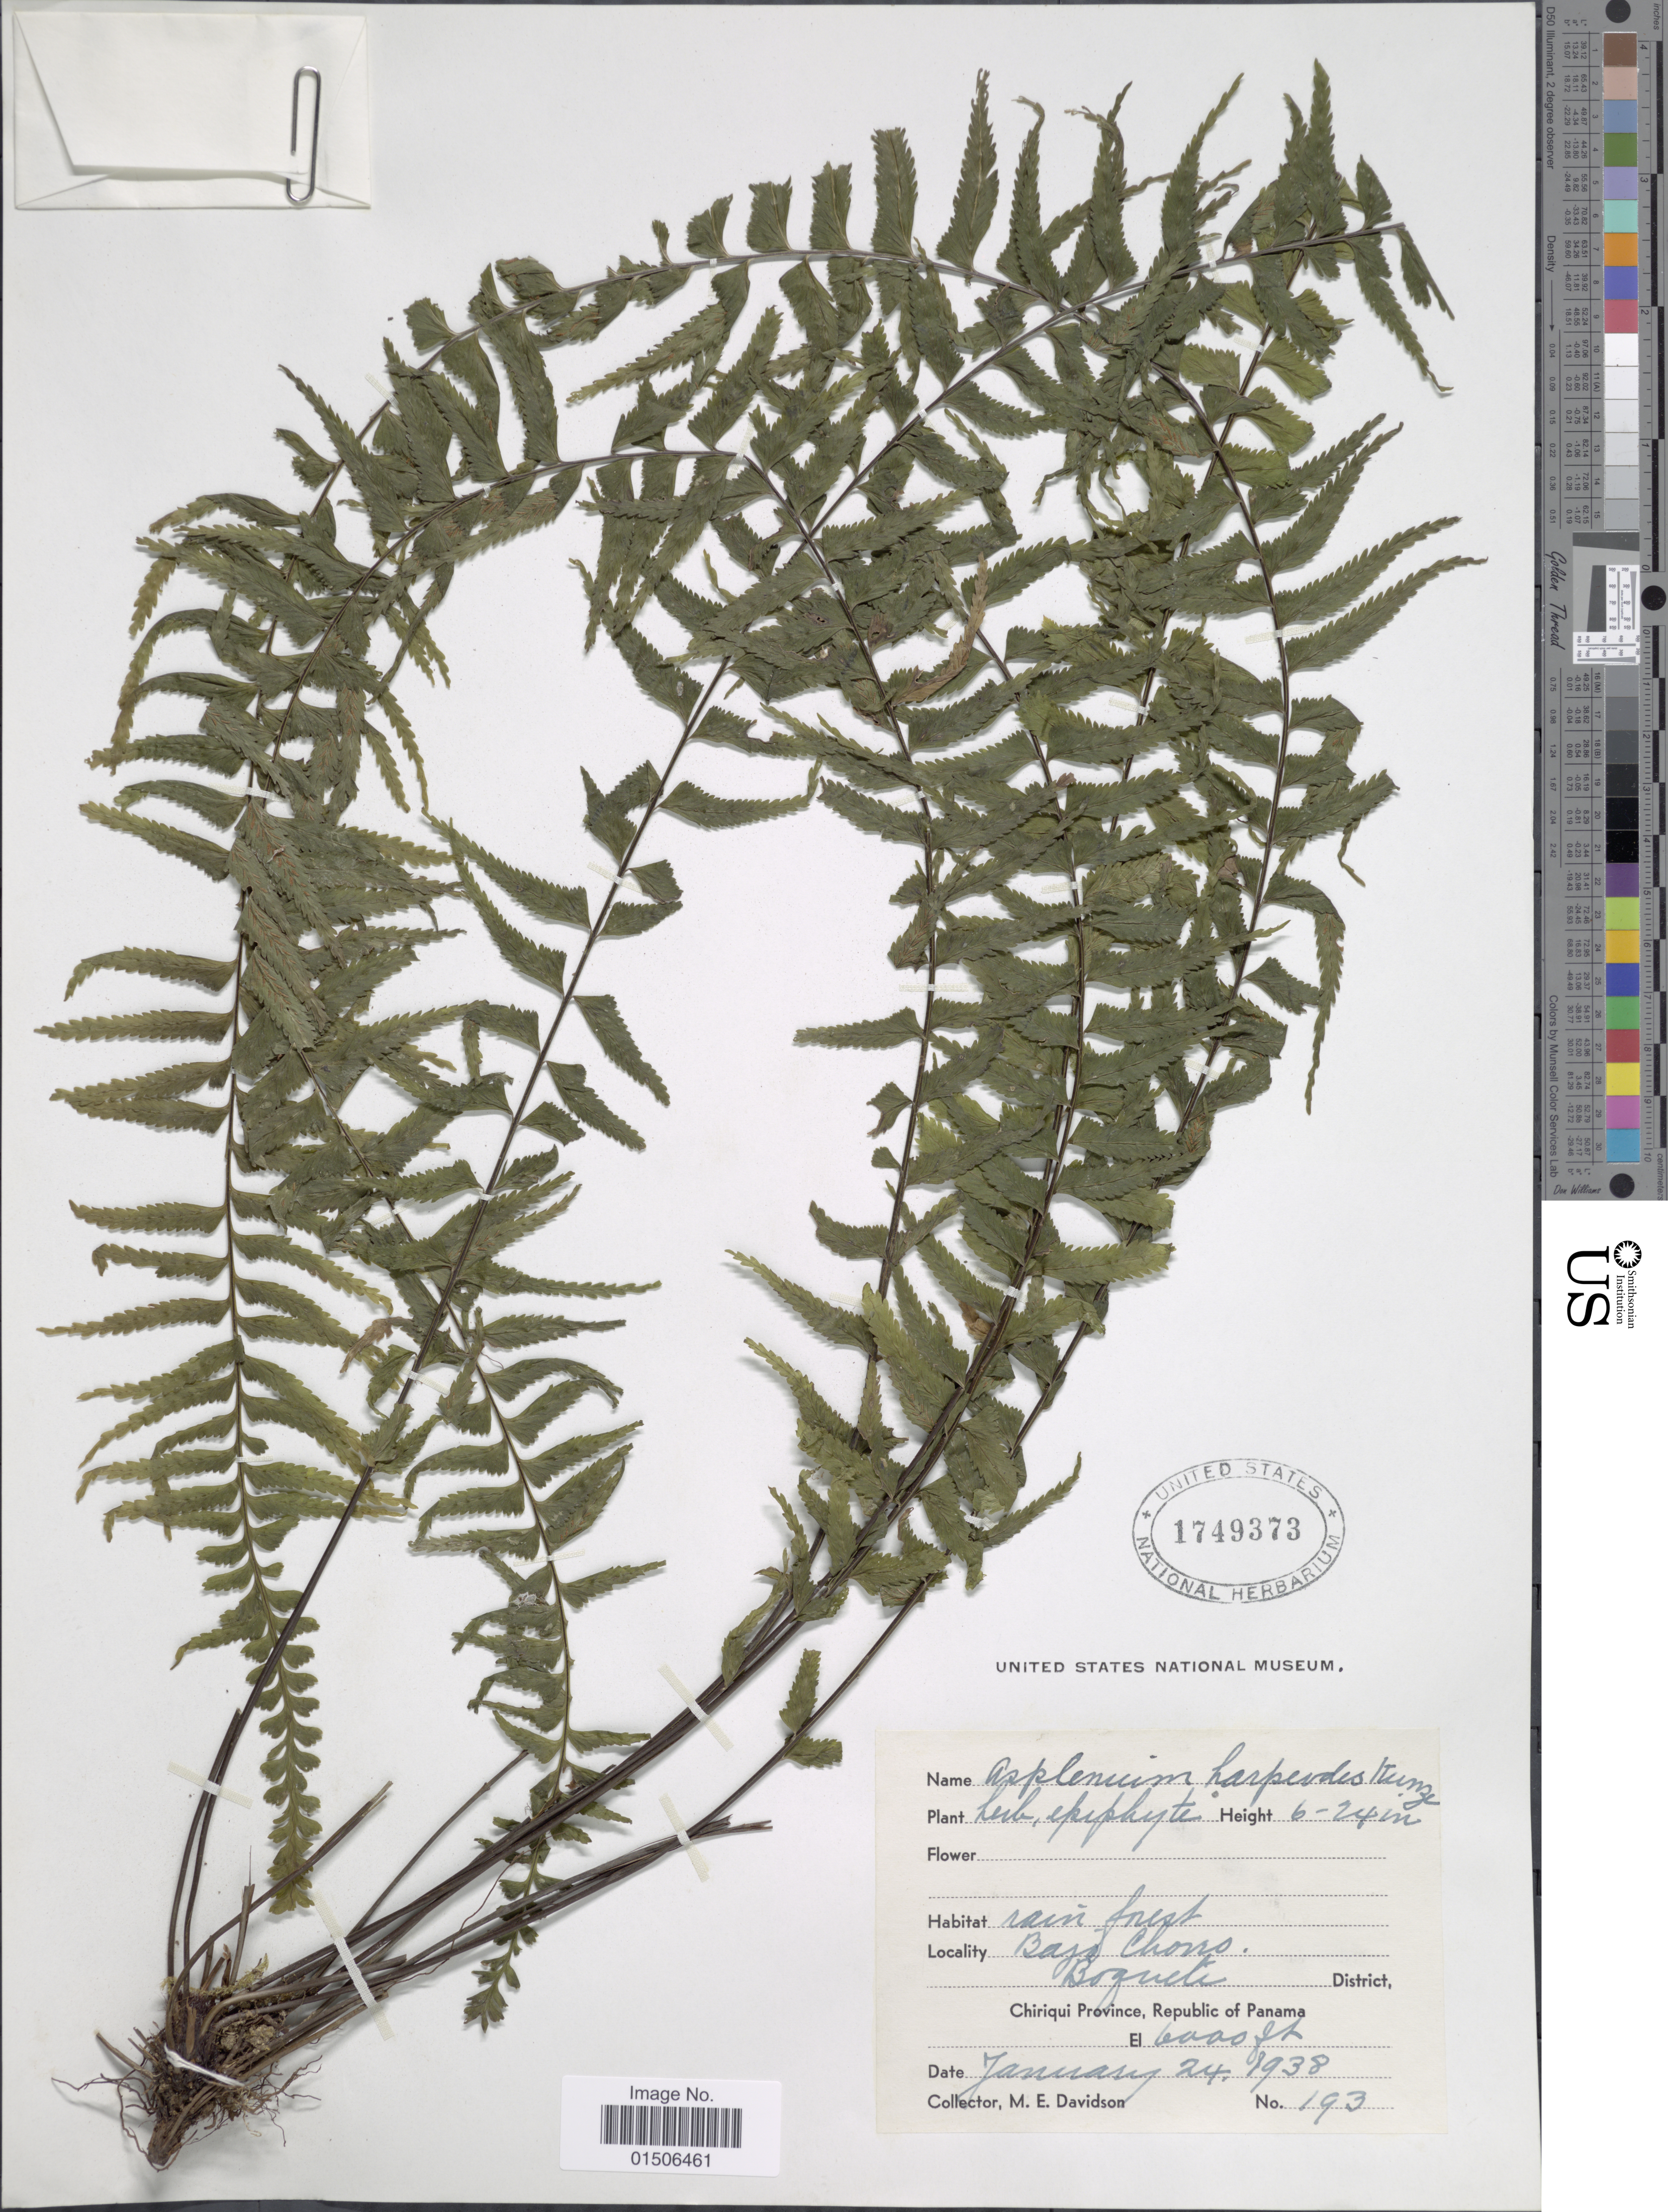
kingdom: Plantae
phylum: Tracheophyta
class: Polypodiopsida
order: Polypodiales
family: Aspleniaceae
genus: Asplenium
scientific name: Asplenium harpeodes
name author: Kunze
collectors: M. E. Davidson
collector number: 193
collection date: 1938-01-24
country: Panama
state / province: Chiriqui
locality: Bajo Chorro, Boquete District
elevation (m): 1829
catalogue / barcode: US 1749373